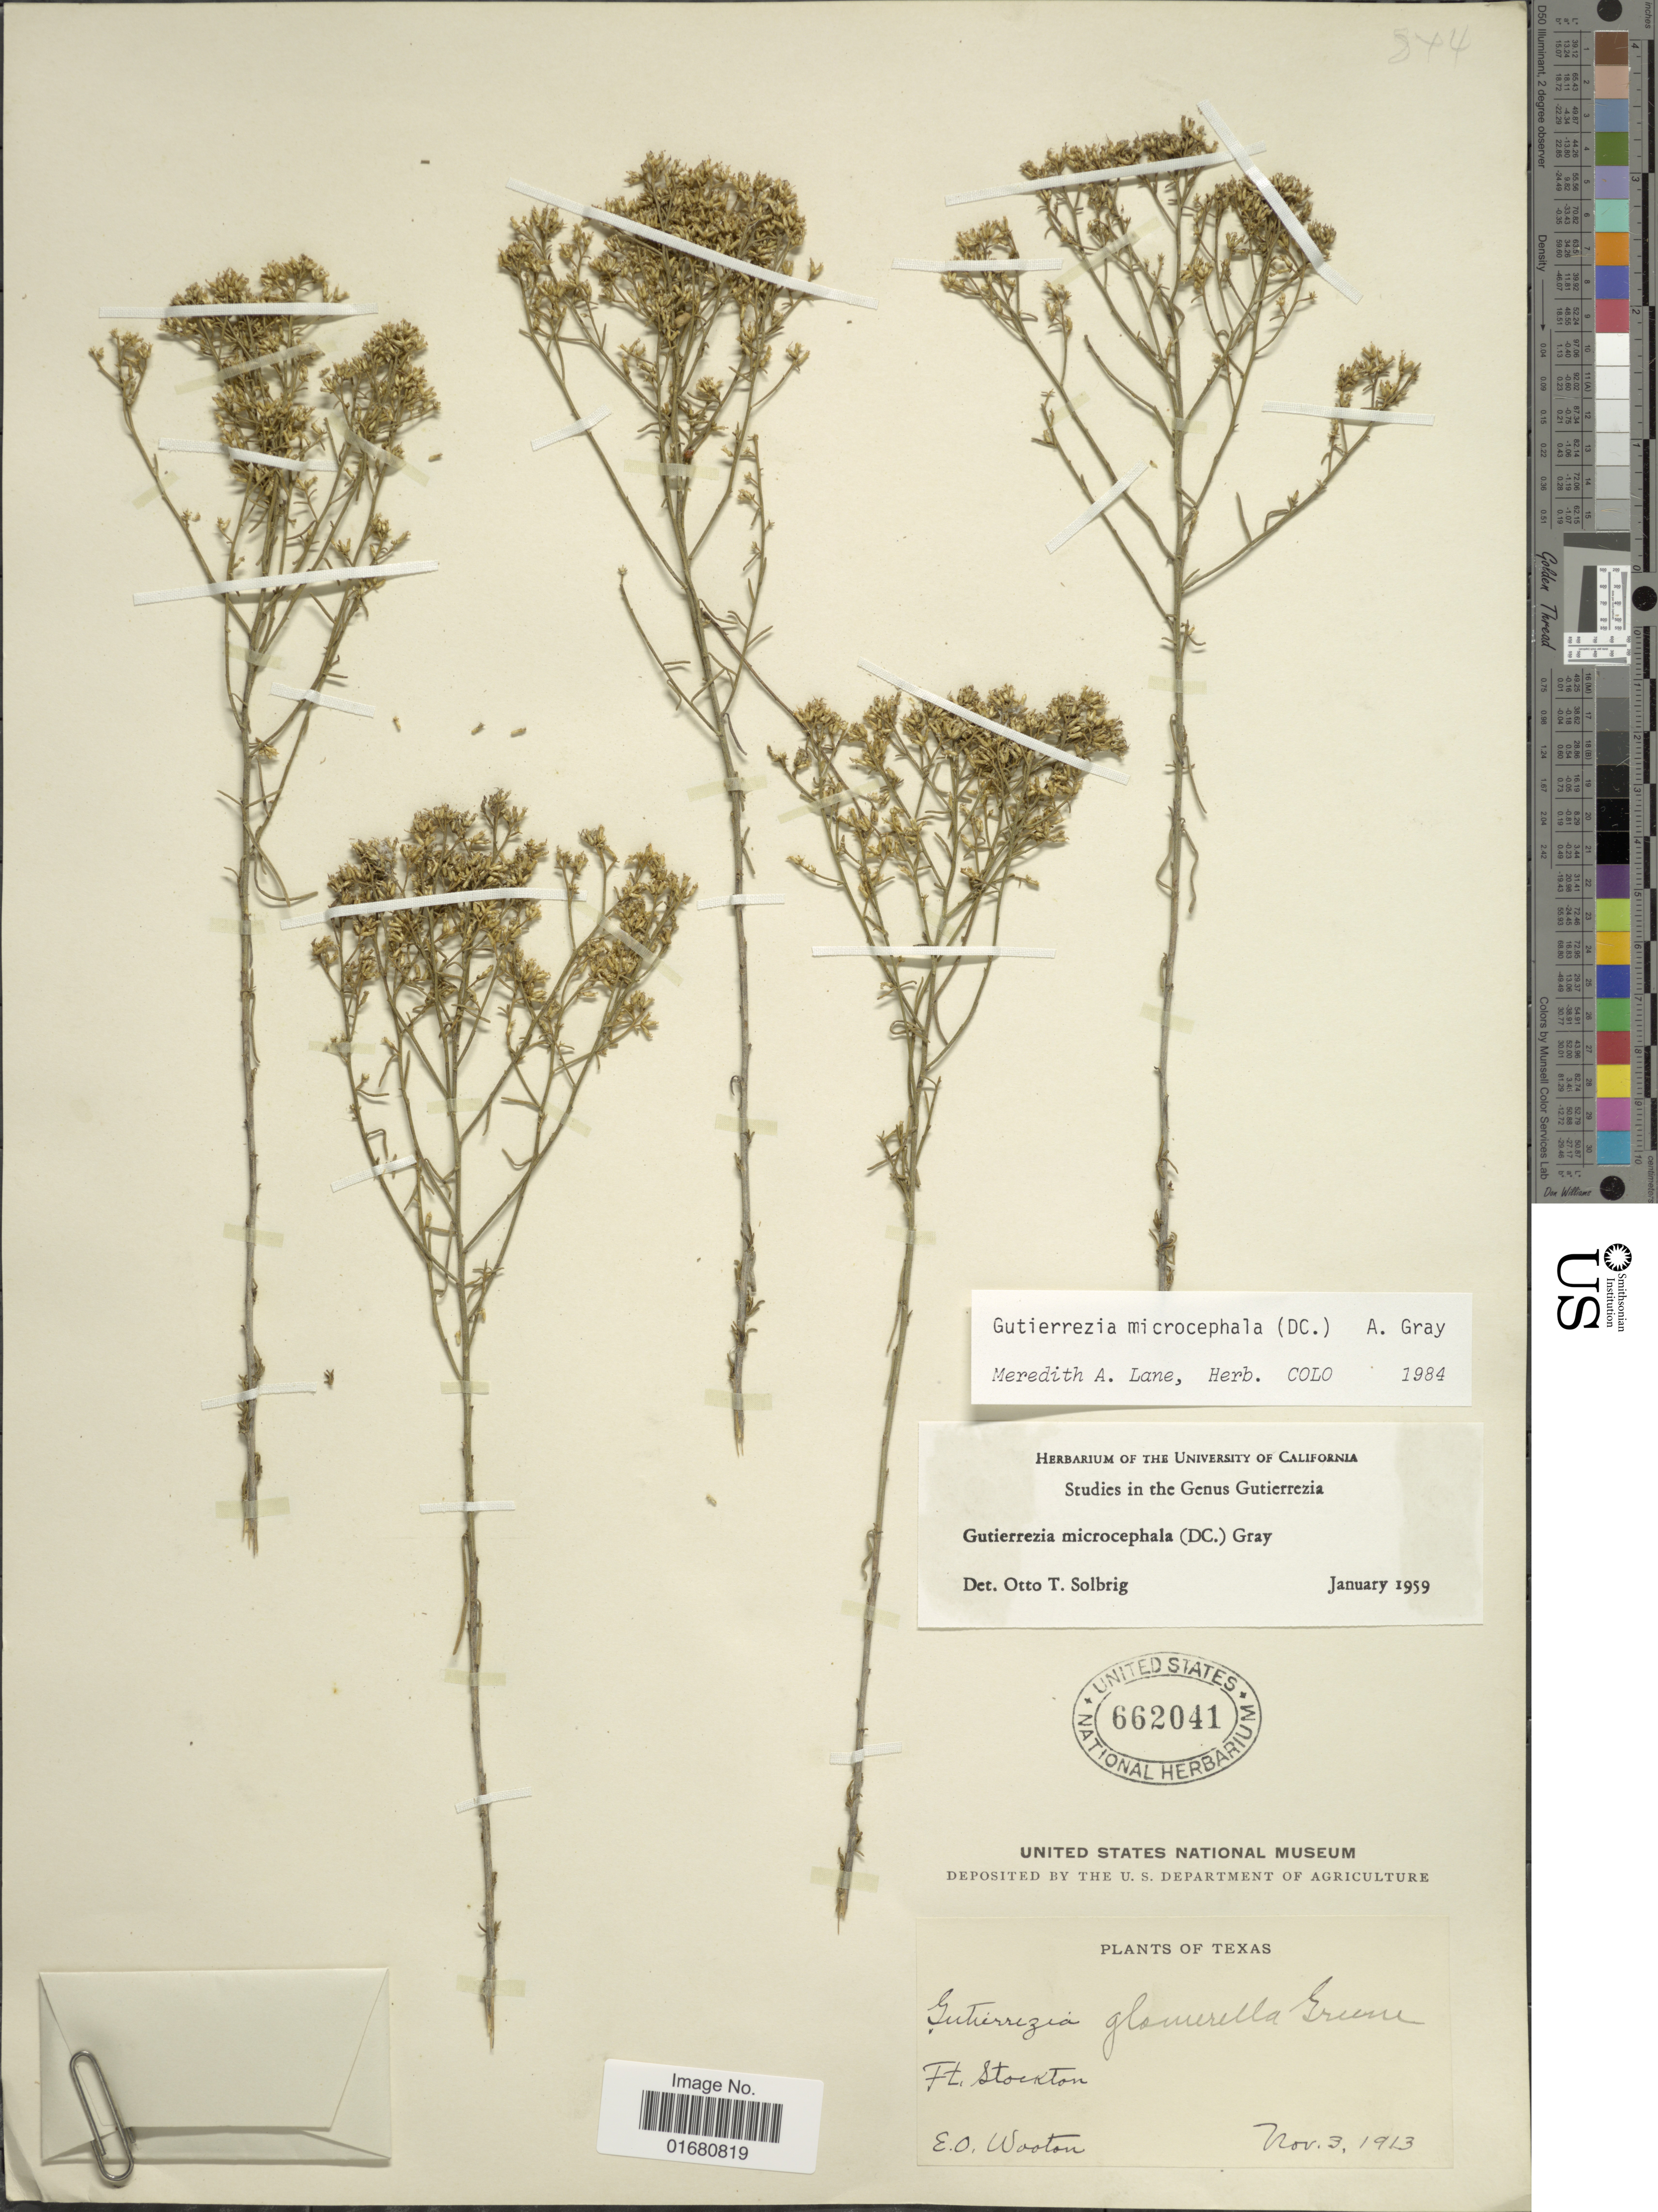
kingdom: Plantae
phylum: Tracheophyta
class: Magnoliopsida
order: Asterales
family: Asteraceae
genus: Gutierrezia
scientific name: Gutierrezia microcephala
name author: (DC.) A. Gray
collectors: E. O. Wooton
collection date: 1913-11-03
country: United States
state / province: Texas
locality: Ft. Stockton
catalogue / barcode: US 662041